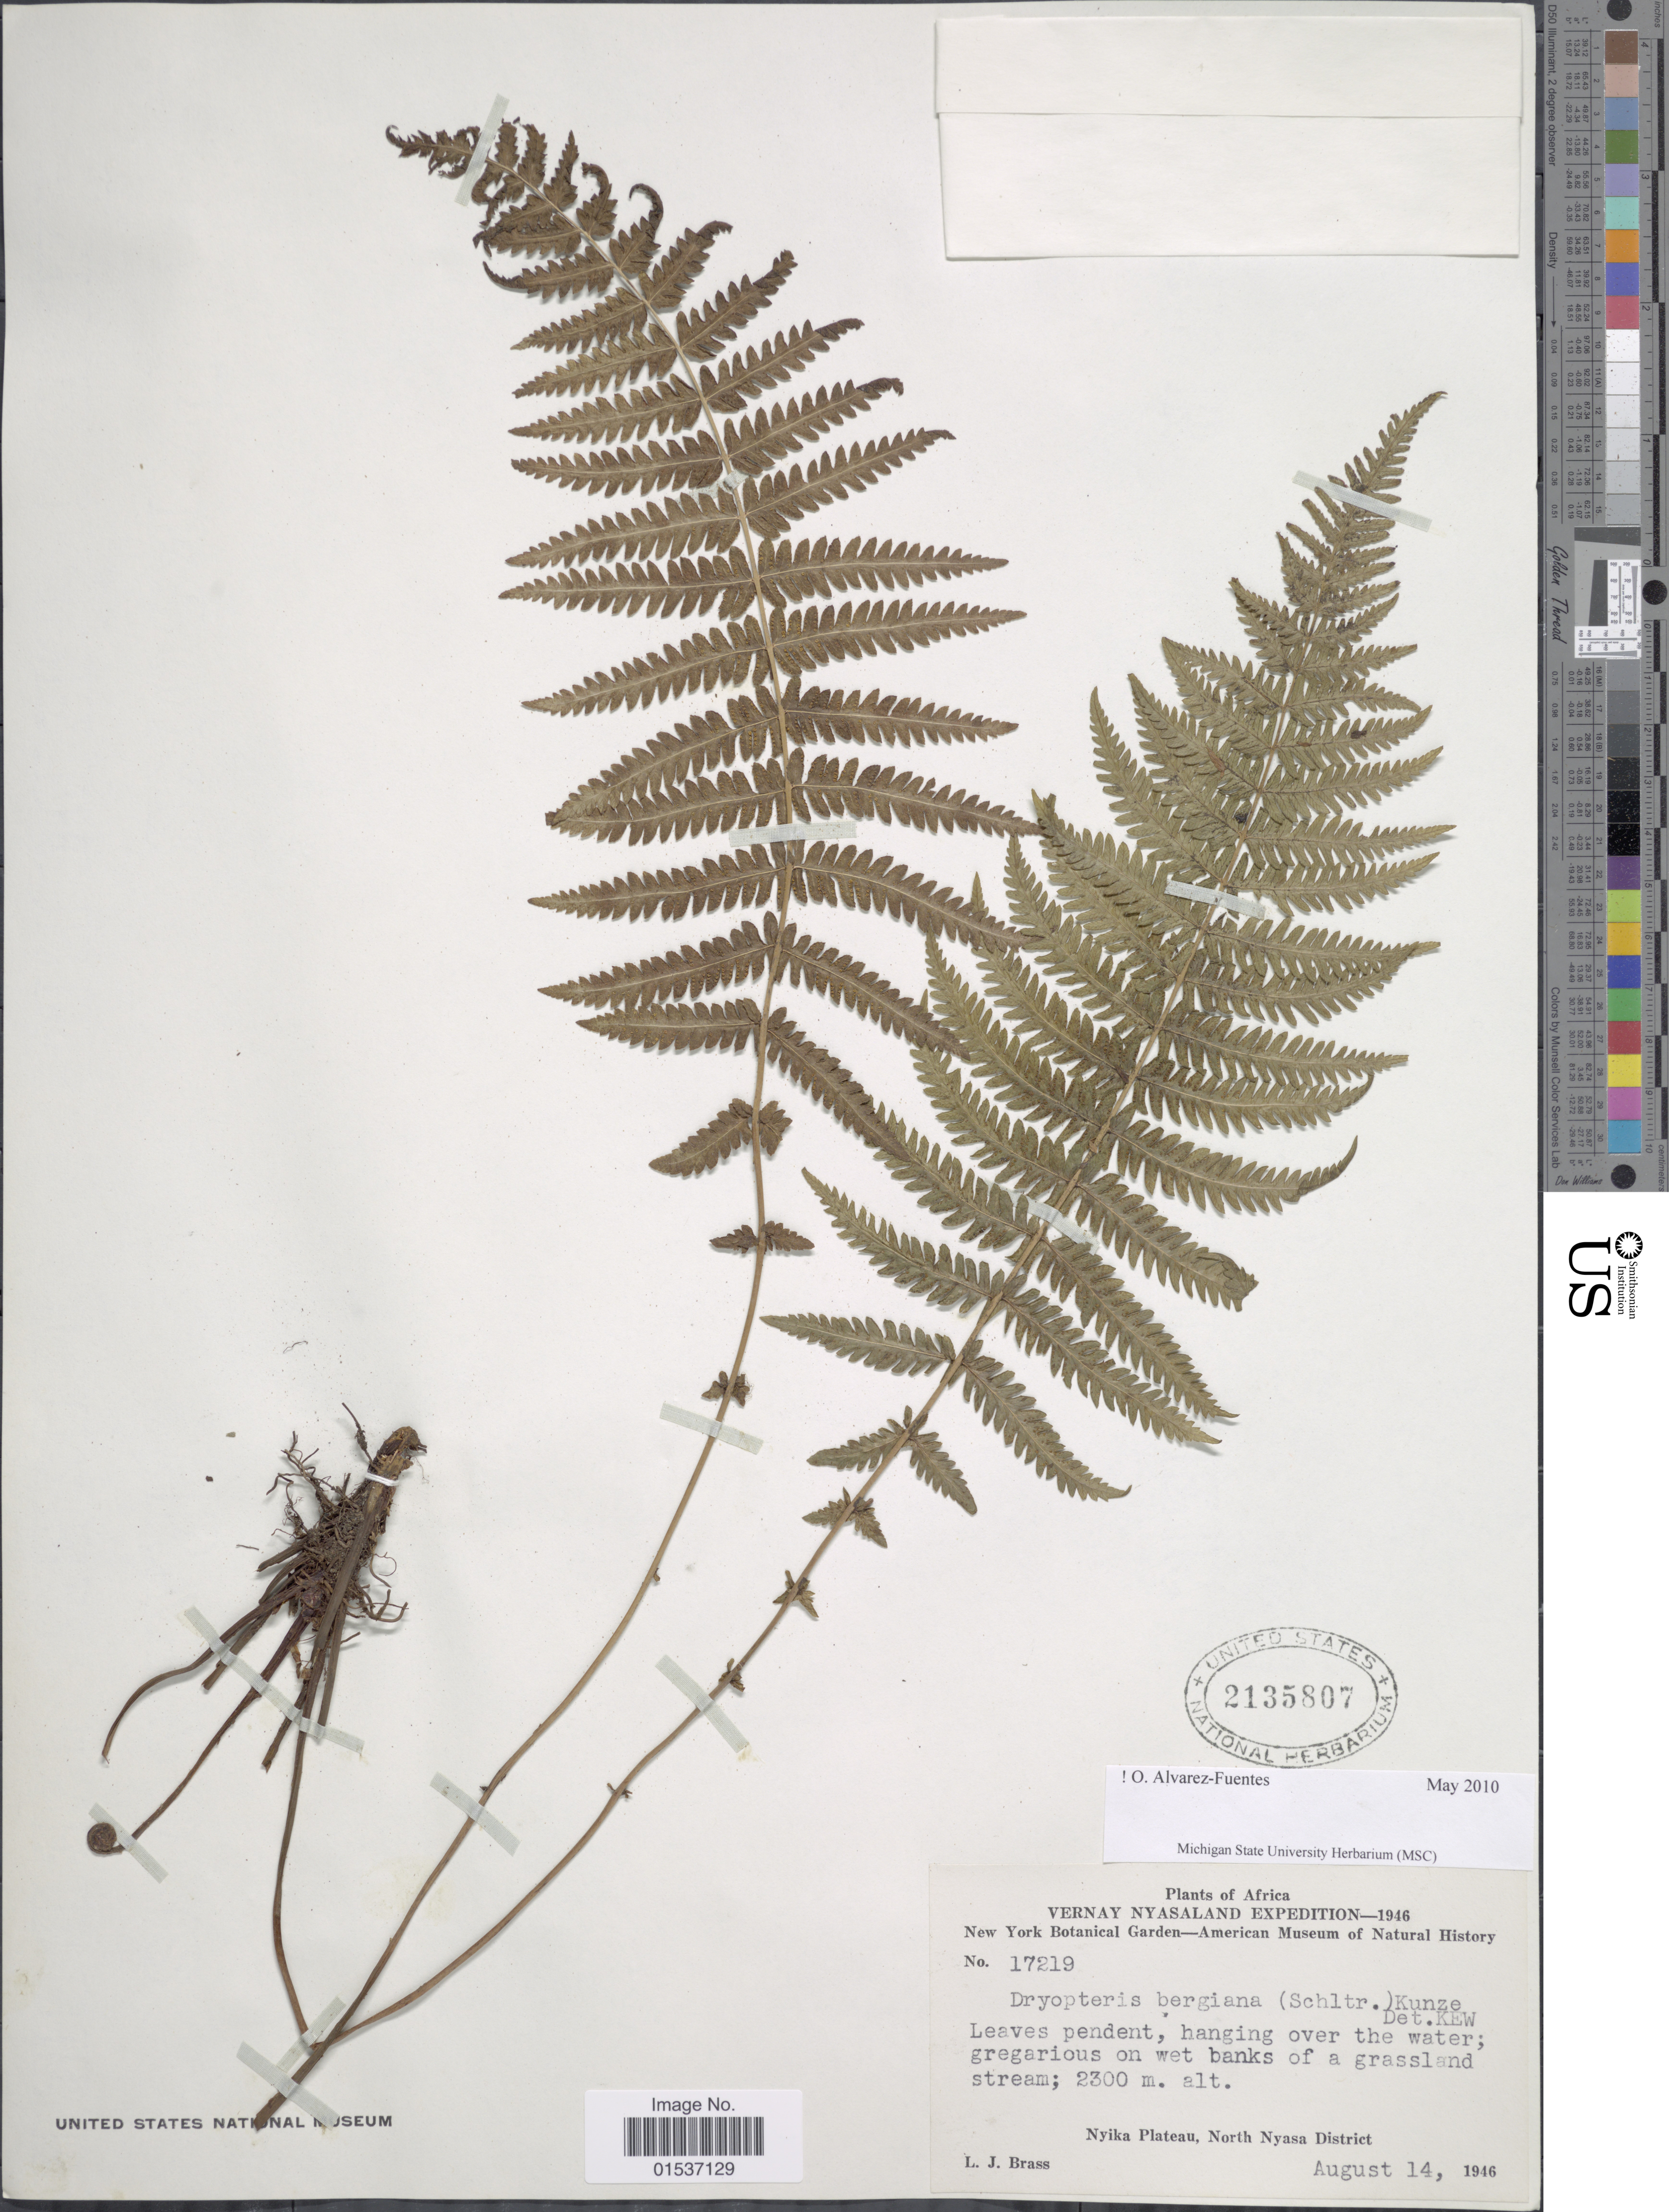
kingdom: Plantae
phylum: Tracheophyta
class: Polypodiopsida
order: Polypodiales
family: Thelypteridaceae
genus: Thelypteris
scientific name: Thelypteris bergiana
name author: (Schltdl.) Ching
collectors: L. J. Brass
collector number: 17219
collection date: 1946-08-14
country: Malawi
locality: Africa, Nyasaland, Nyika Plateau, North Nyasa District.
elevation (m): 2300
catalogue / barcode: US 2135807